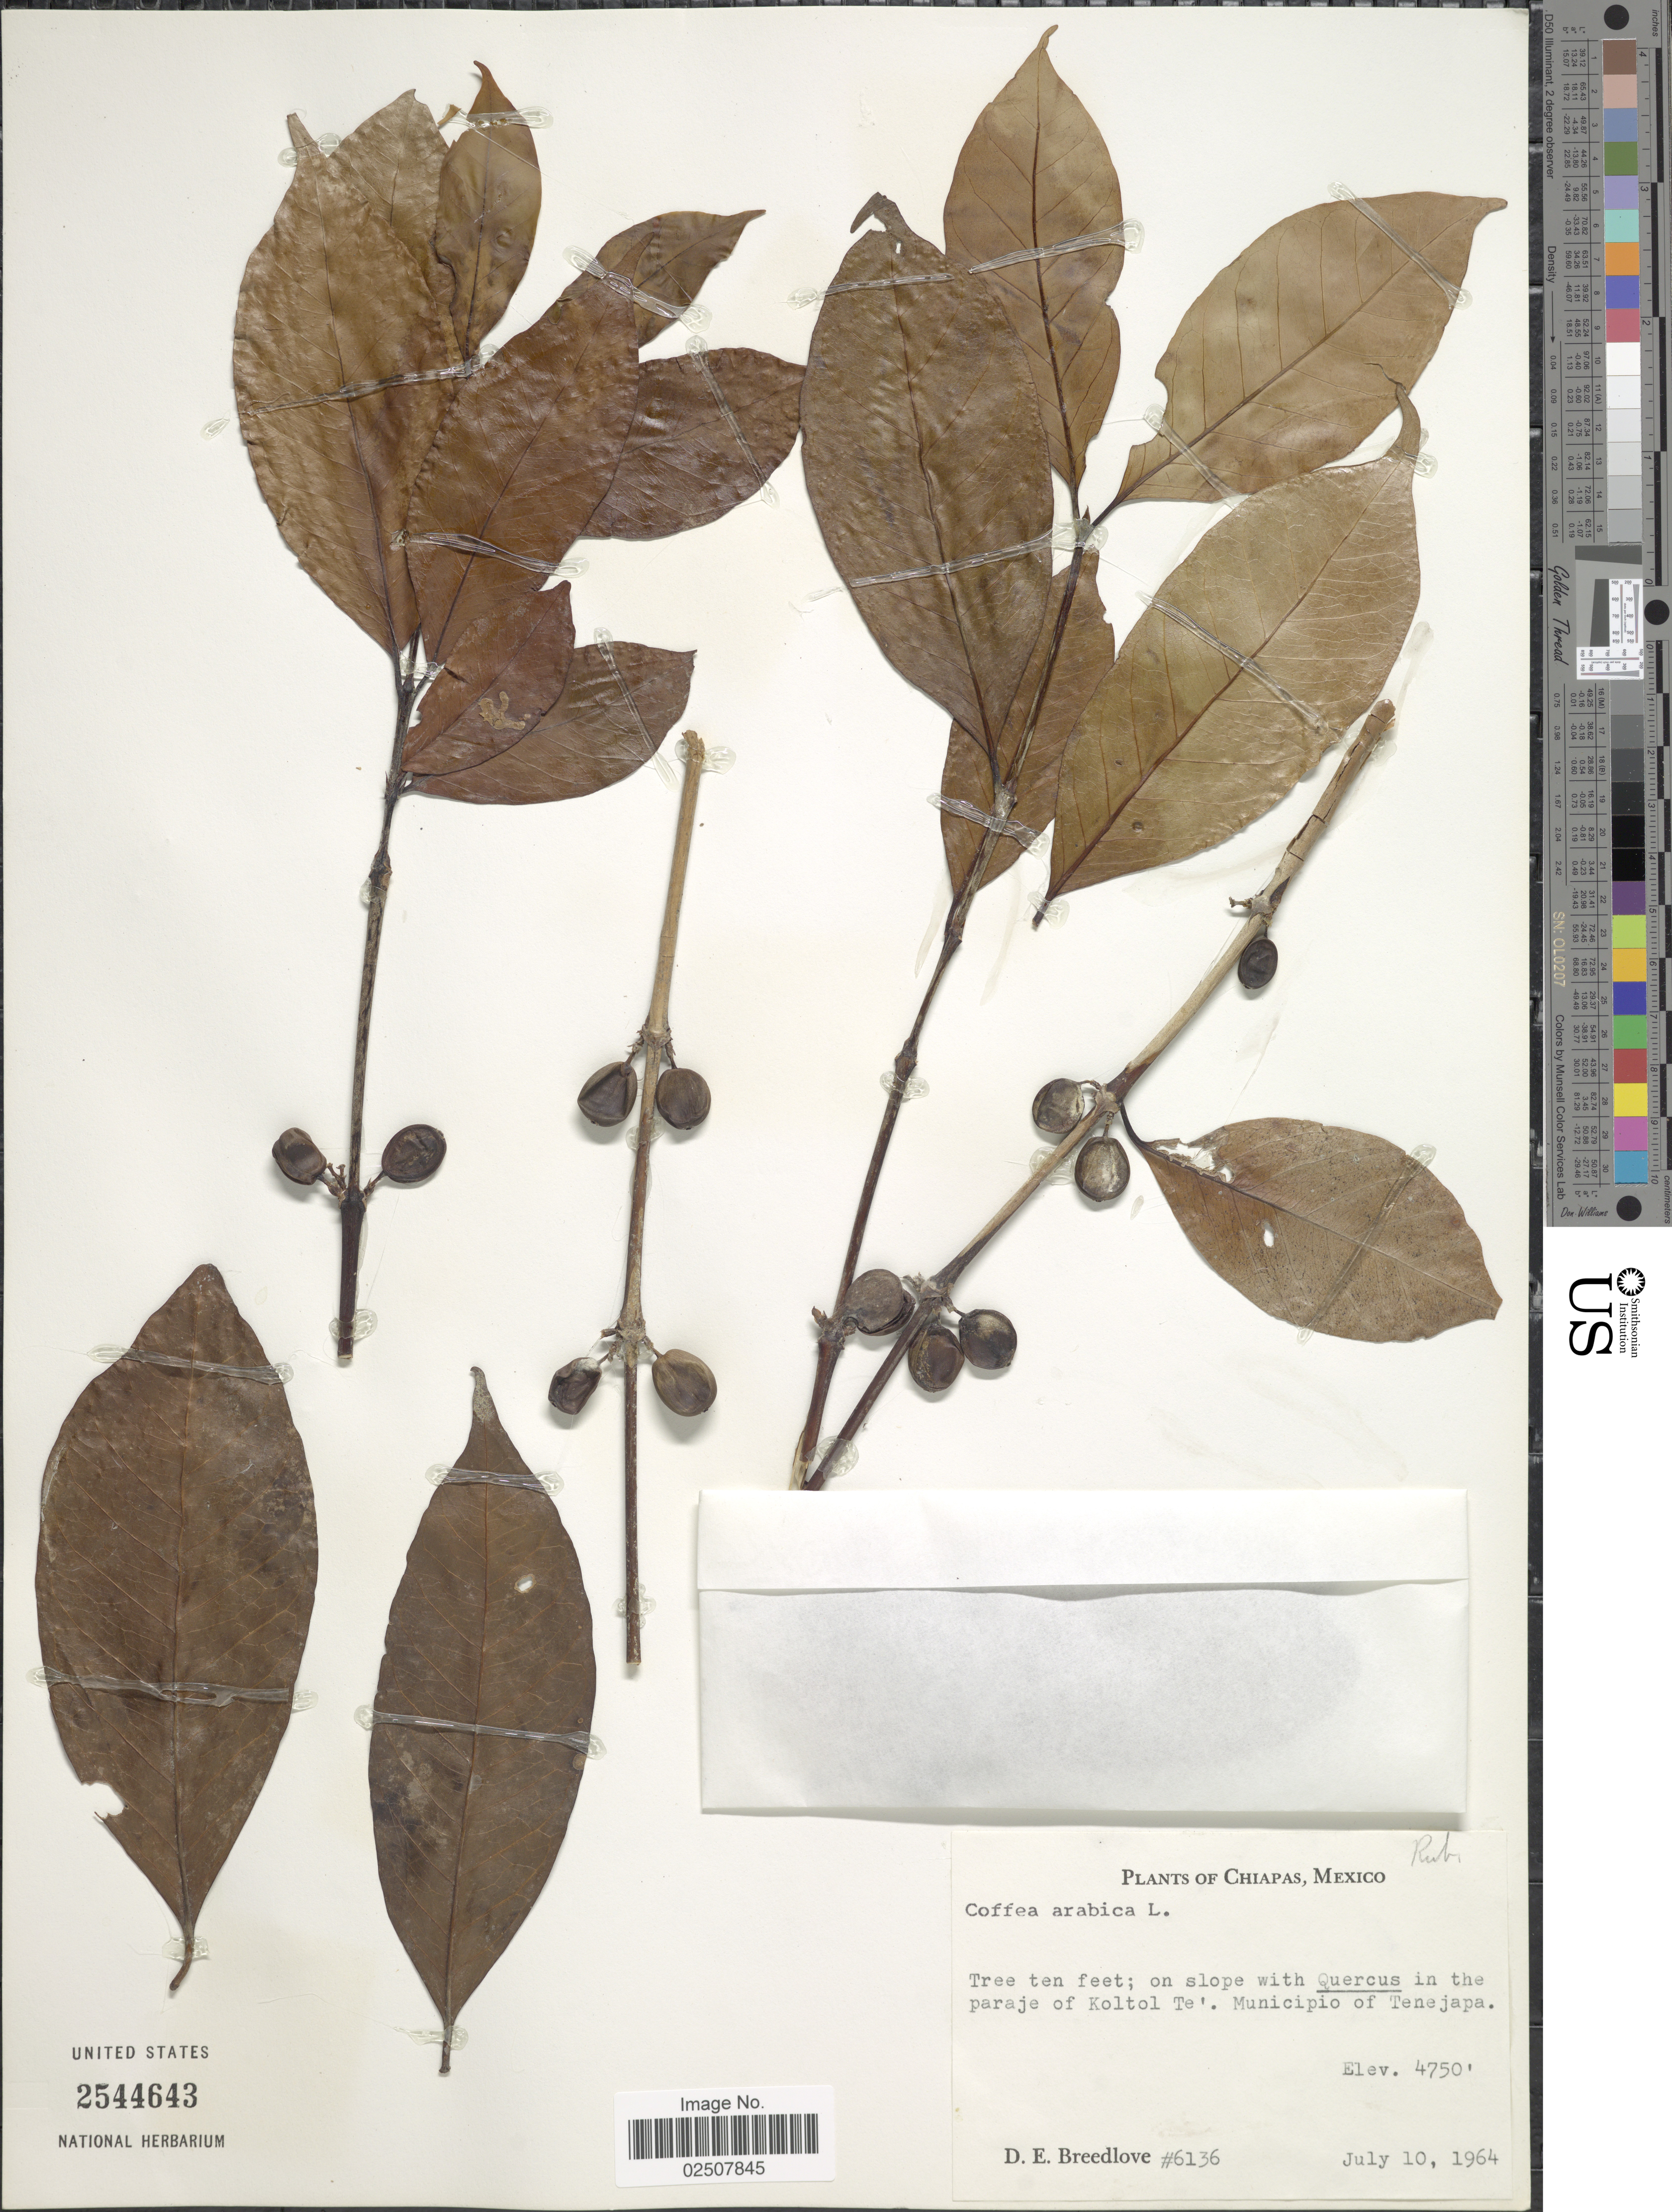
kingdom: Plantae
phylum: Tracheophyta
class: Magnoliopsida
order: Gentianales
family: Rubiaceae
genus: Coffea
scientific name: Coffea arabica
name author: L.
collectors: D. E. Breedlove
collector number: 6136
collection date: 1964-07-10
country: Mexico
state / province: Chiapas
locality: On slope with Quercus in the paraje of Koltol Te'. Municipio of Tenejapa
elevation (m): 1448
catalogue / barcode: US 2544643